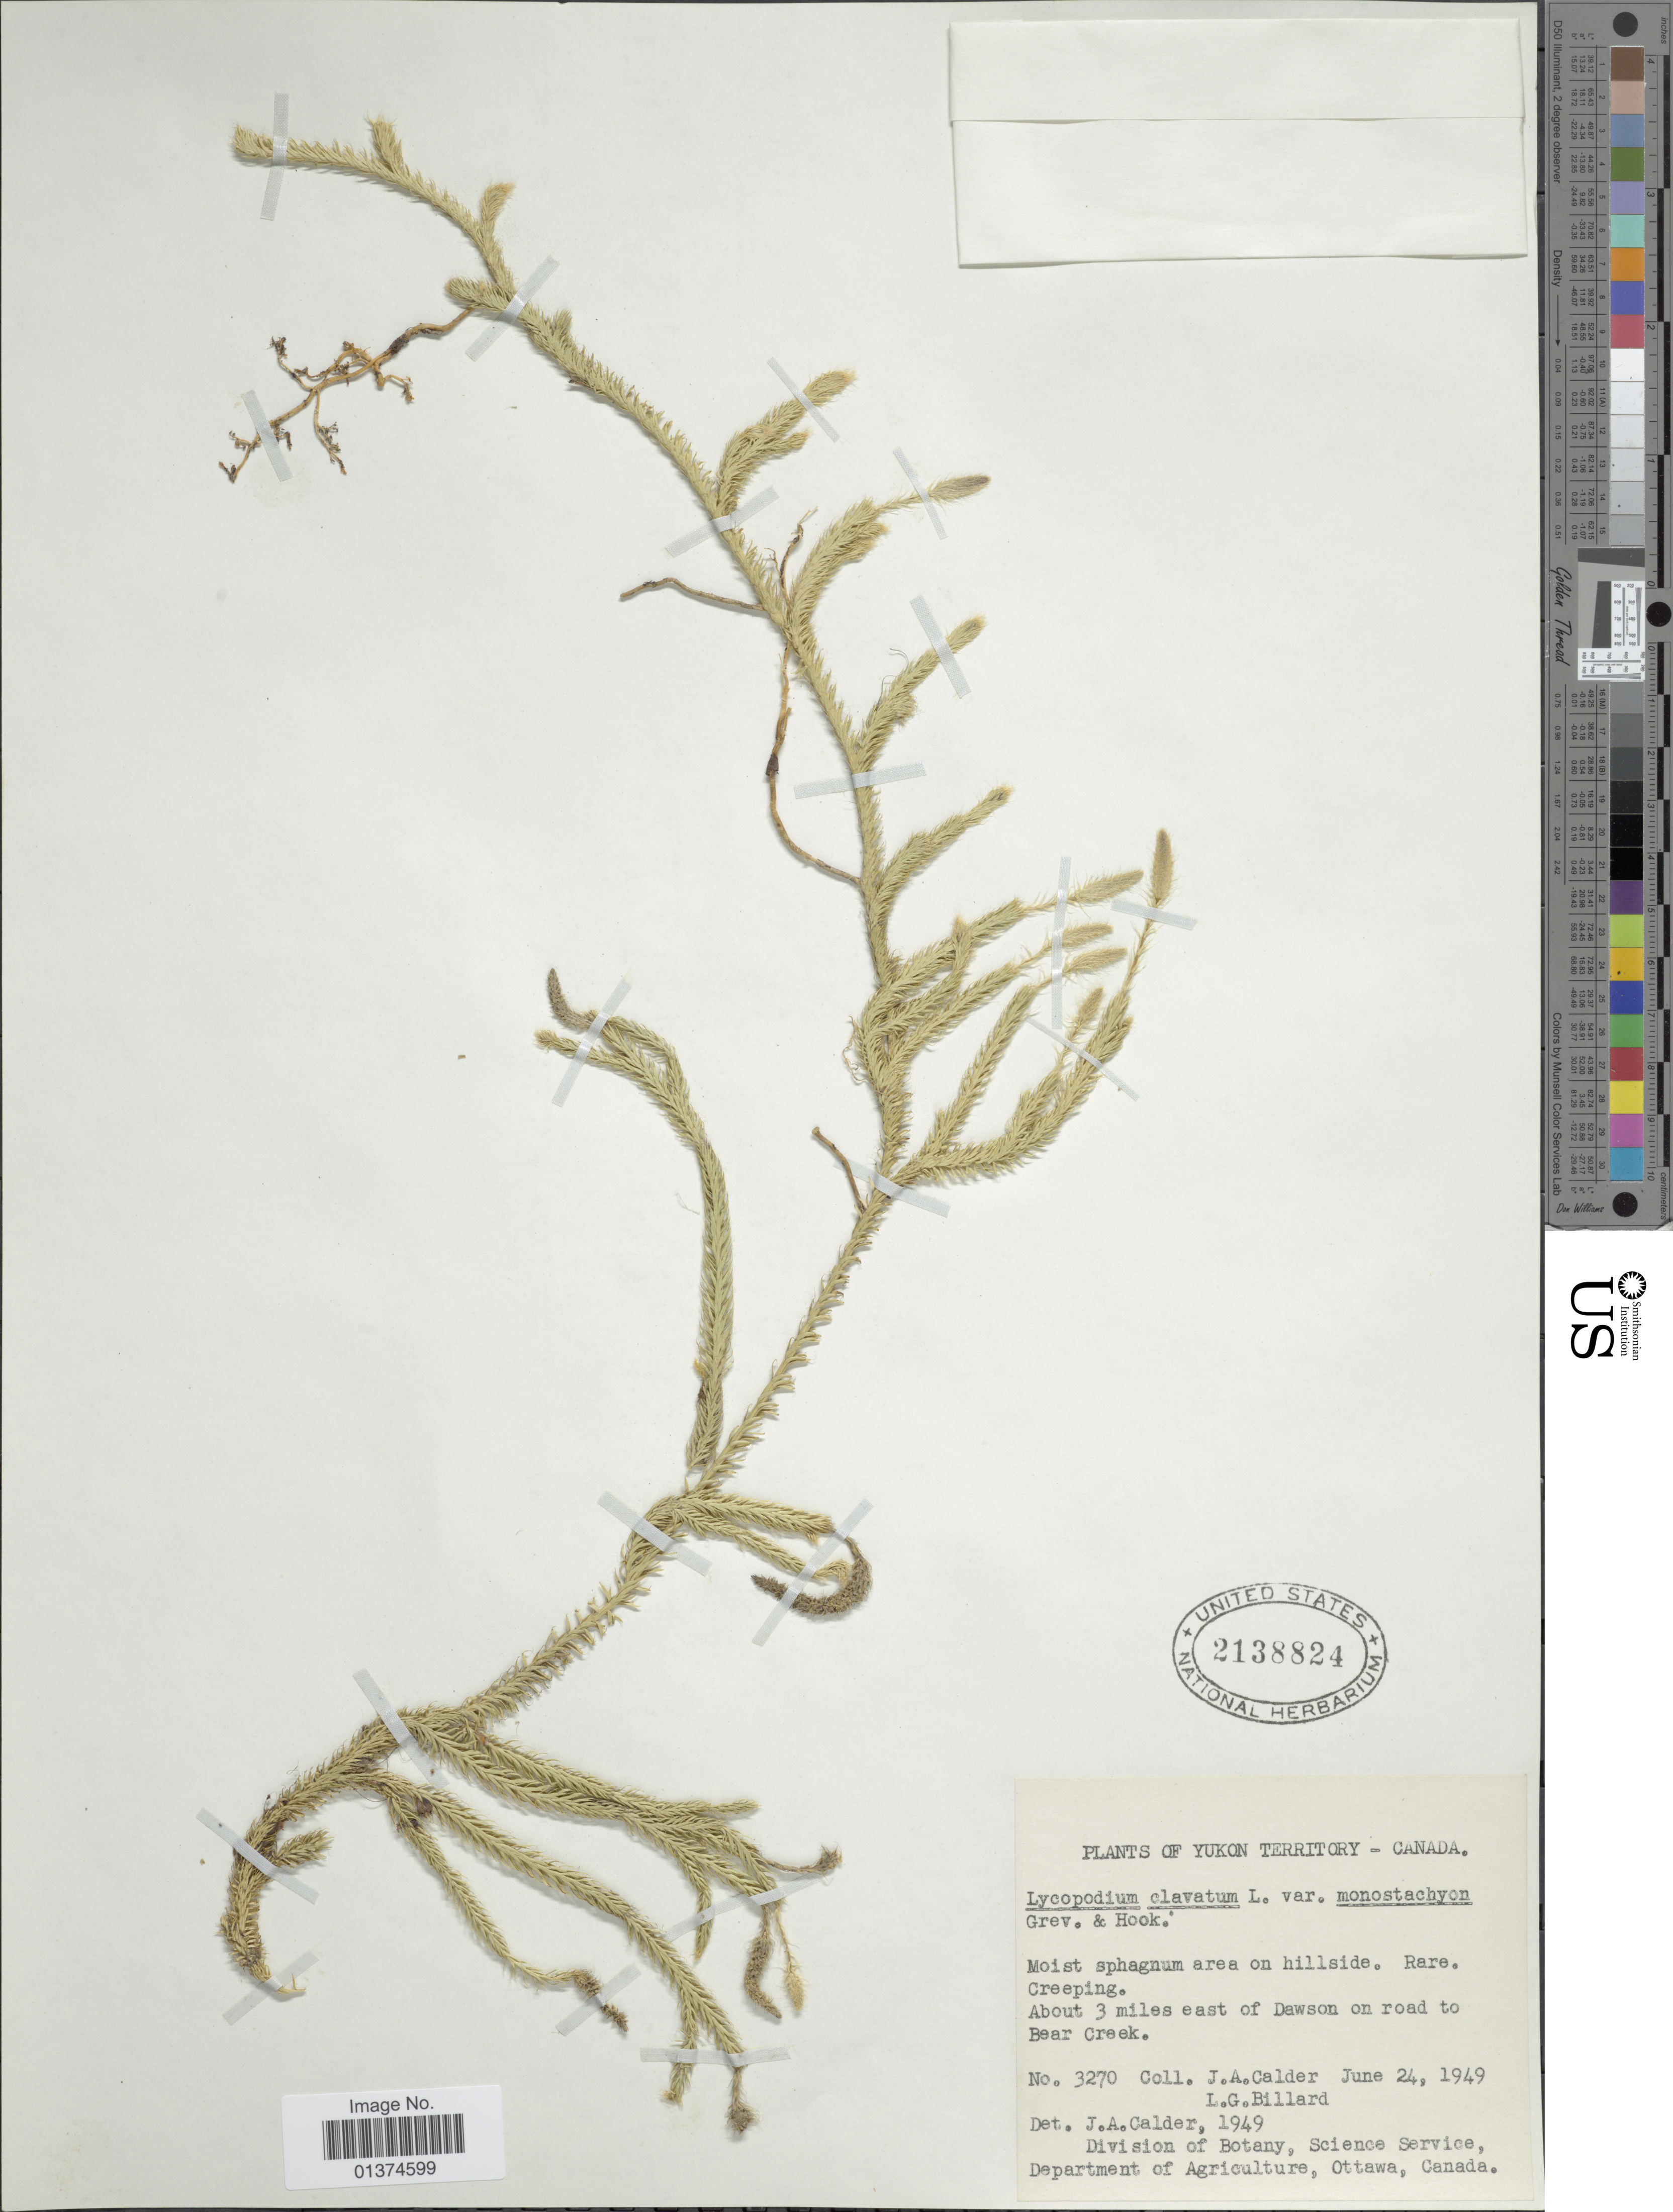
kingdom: Plantae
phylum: Tracheophyta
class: Lycopodiopsida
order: Lycopodiales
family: Lycopodiaceae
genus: Lycopodium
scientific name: Lycopodium clavatum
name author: L.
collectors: J. A. Calder & L. Billard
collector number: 3270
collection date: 1949-06-24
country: Canada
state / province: Yukon Territory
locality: About 3 miles east of Dawson on road to Bear Creek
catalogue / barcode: US 2138824